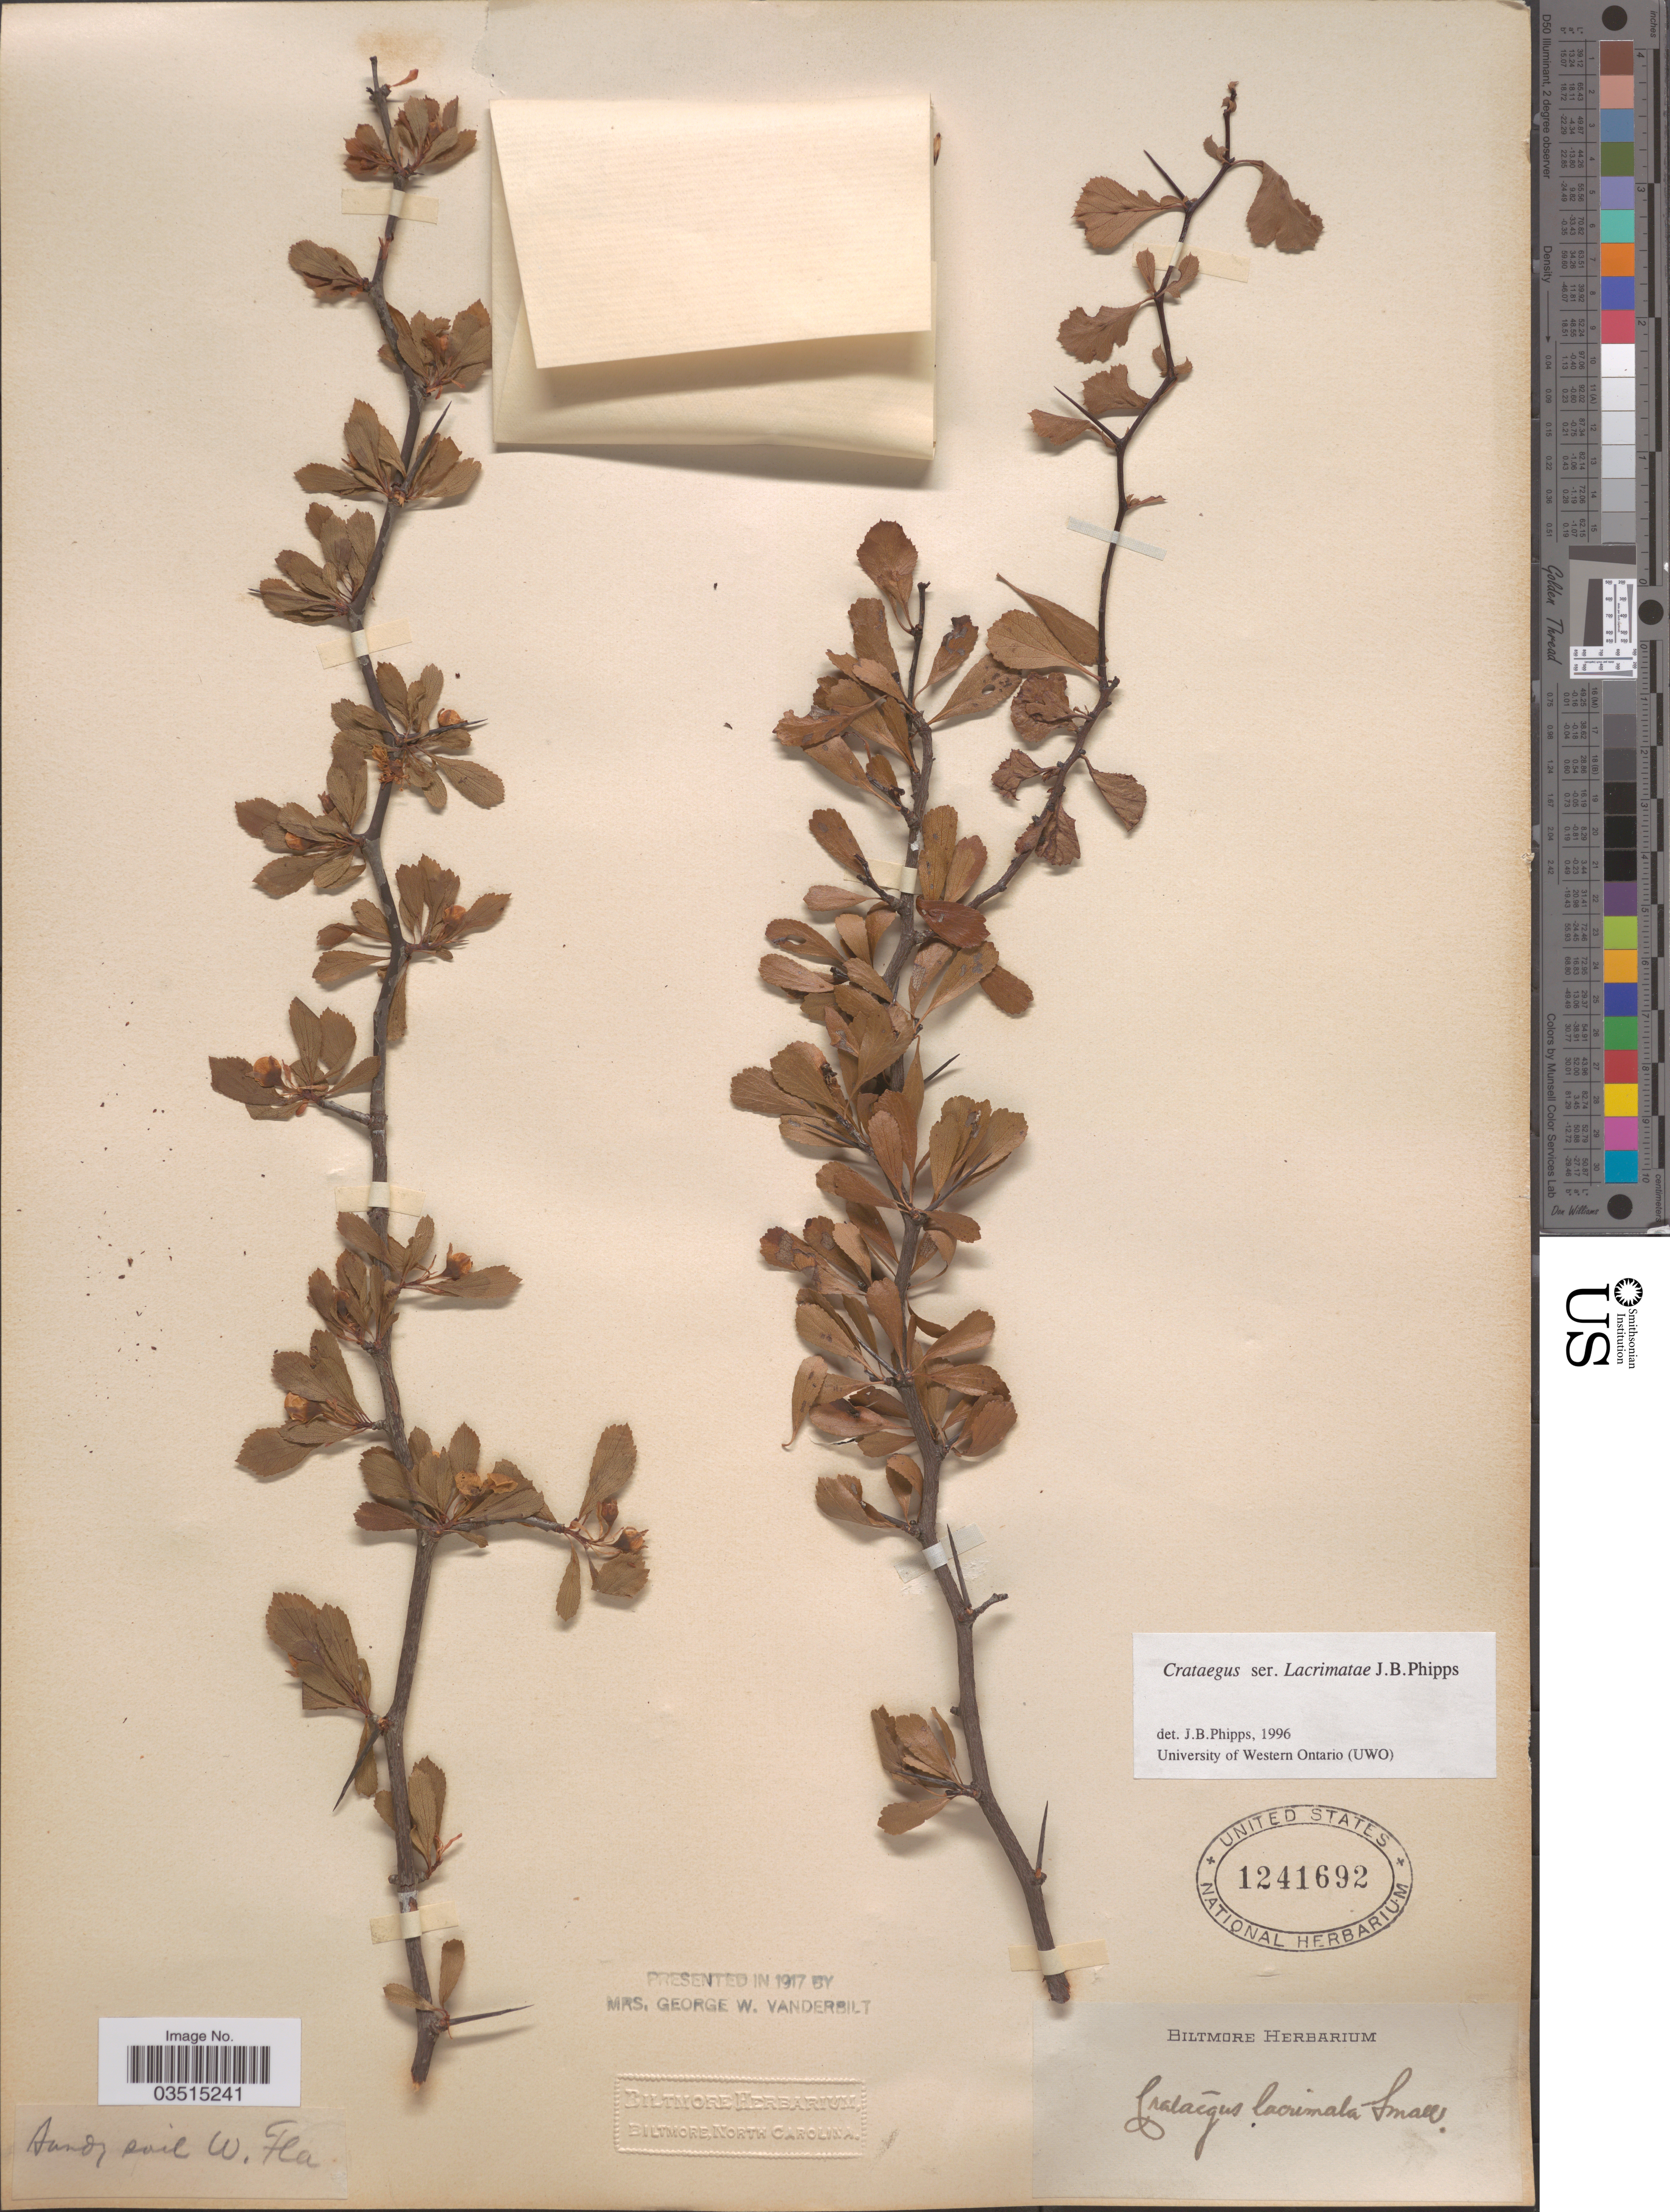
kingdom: Plantae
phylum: Tracheophyta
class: Magnoliopsida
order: Rosales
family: Rosaceae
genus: Crataegus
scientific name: Crataegus lacrimata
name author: Small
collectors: ex herb. Biltmore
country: United States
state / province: Florida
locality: W. Fla.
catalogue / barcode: US 1241692